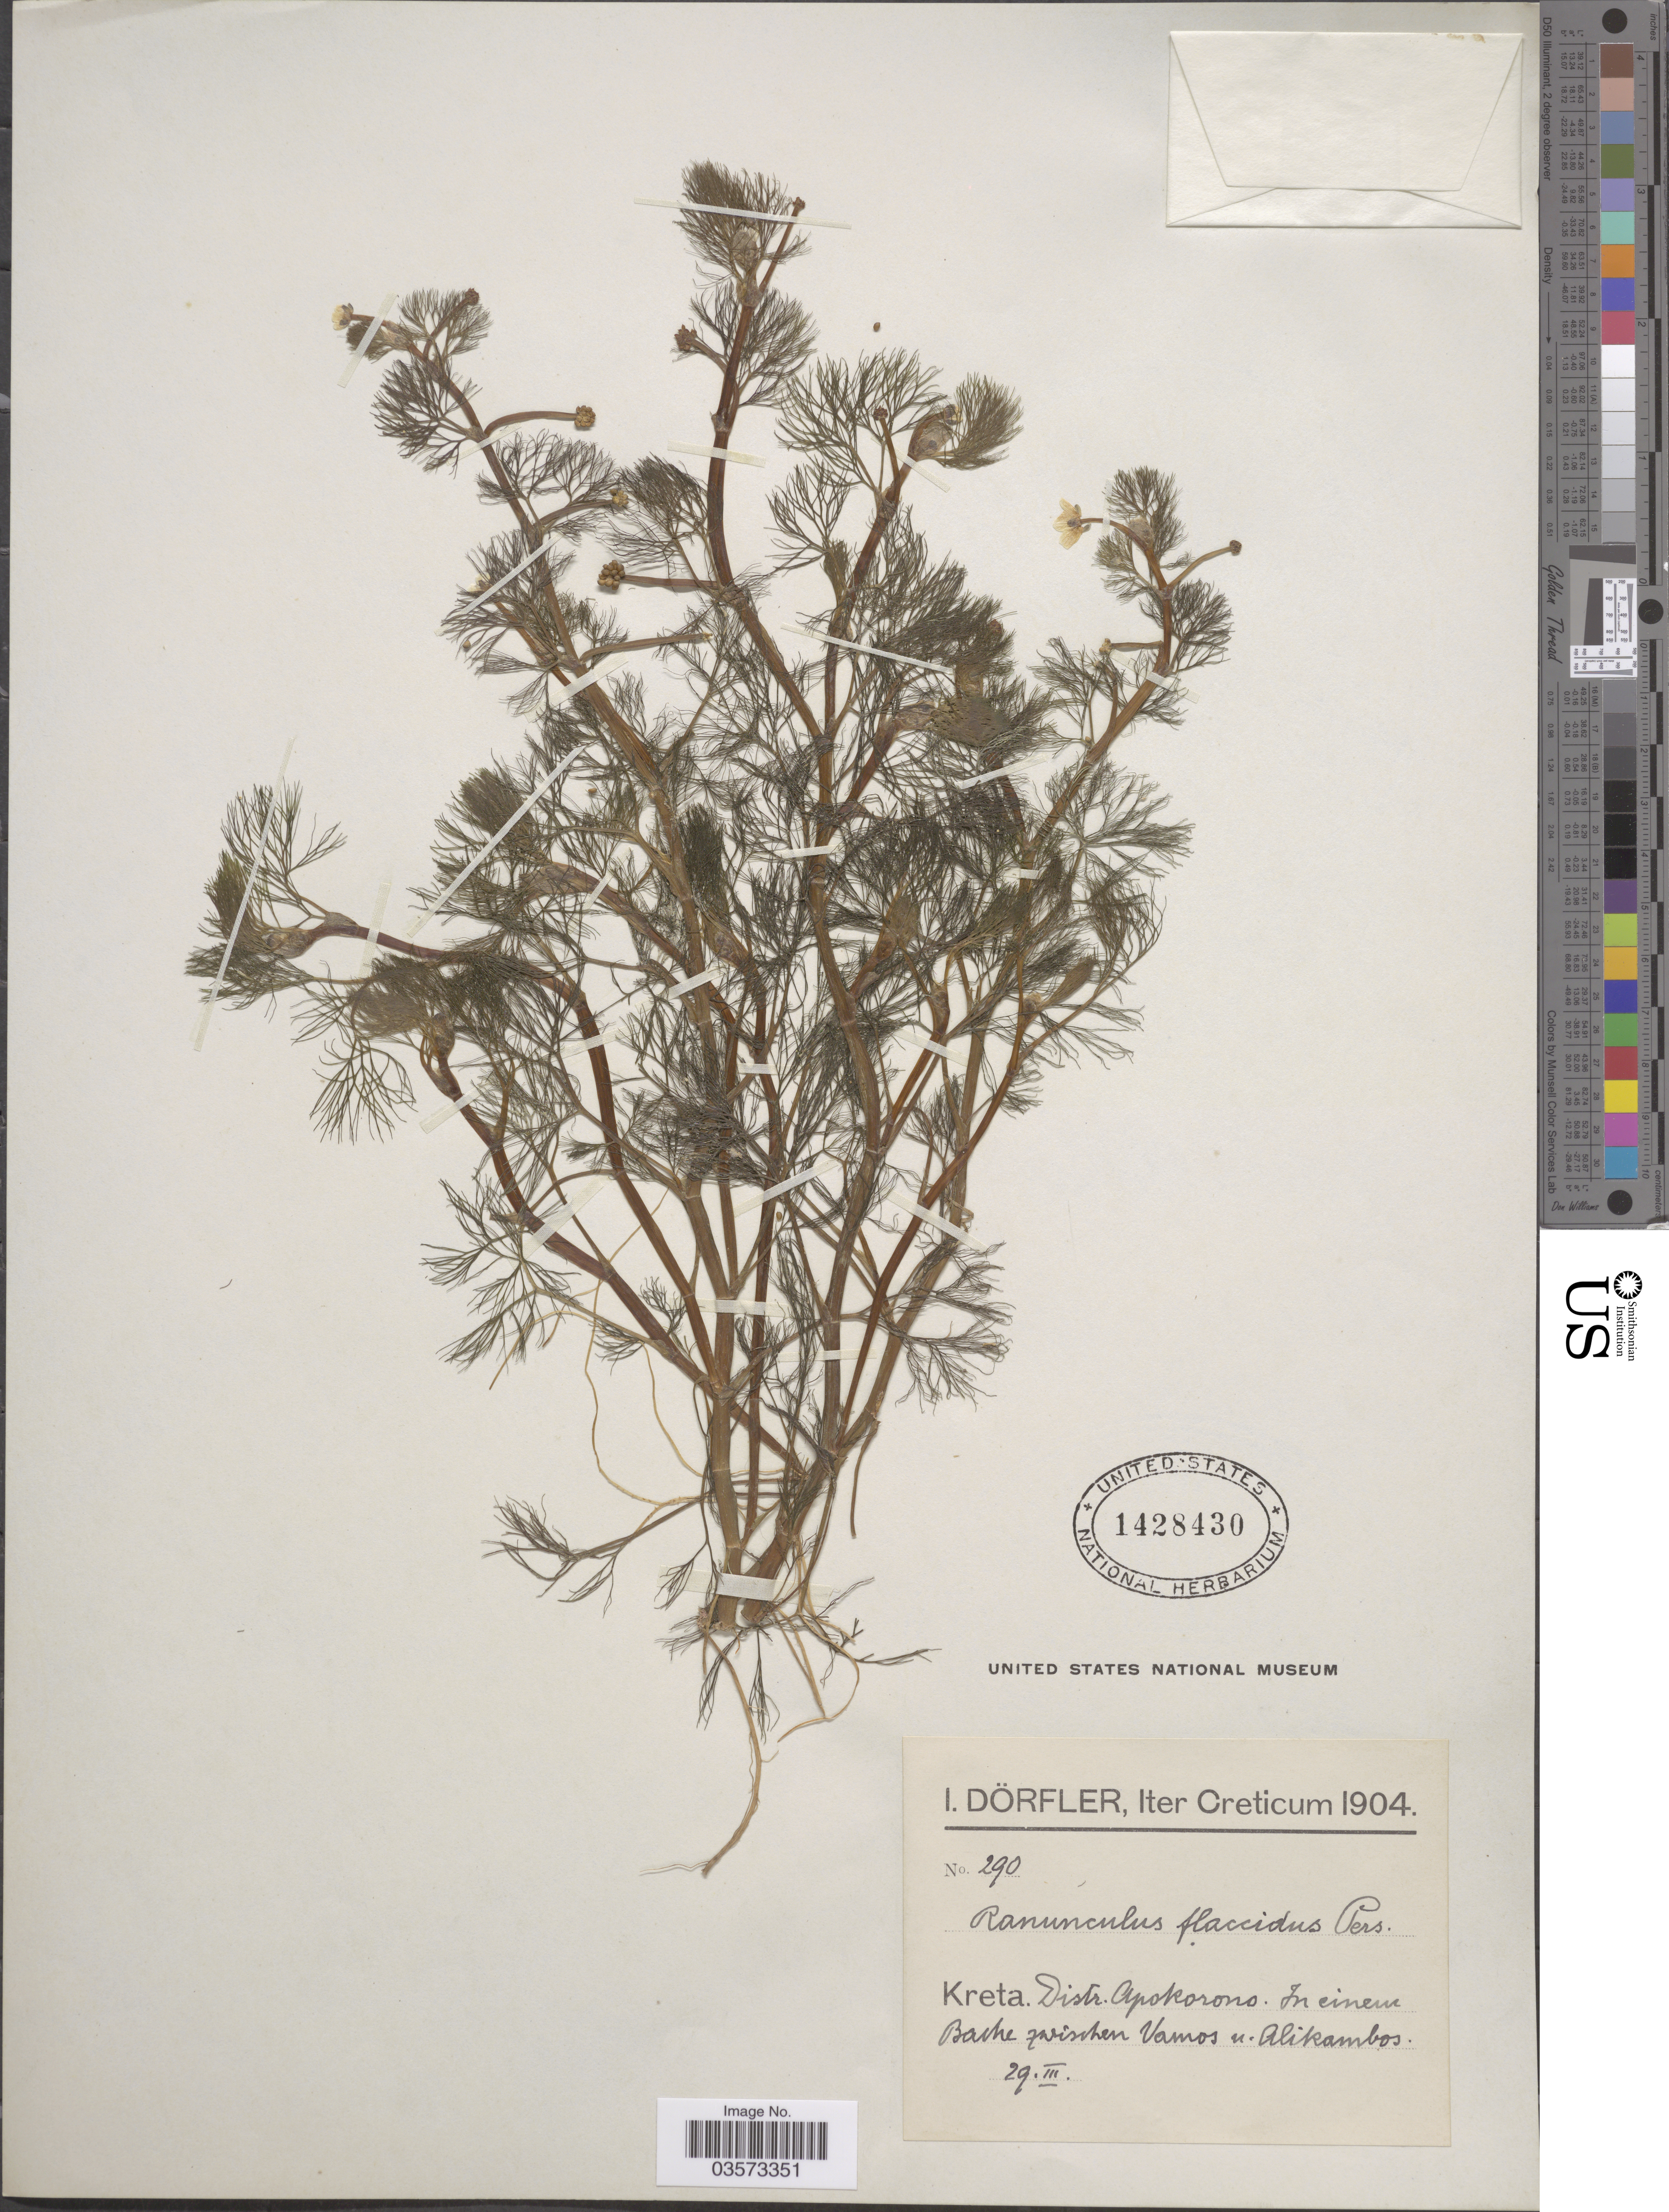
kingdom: Plantae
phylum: Tracheophyta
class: Magnoliopsida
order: Ranunculales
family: Ranunculaceae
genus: Ranunculus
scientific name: Ranunculus trichophyllus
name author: Chaix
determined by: Strong, Mark T., (BOT), Smithsonian Institution - National Museum of Natural History (UNITED STATES)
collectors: I. Dörfler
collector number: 290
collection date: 1904-03-29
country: Greece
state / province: Crete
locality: Creticum. Kreta. Distr. Apokorono. In einem Bache ƶwischen Vamos n. Alikambos.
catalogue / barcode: US 1428430